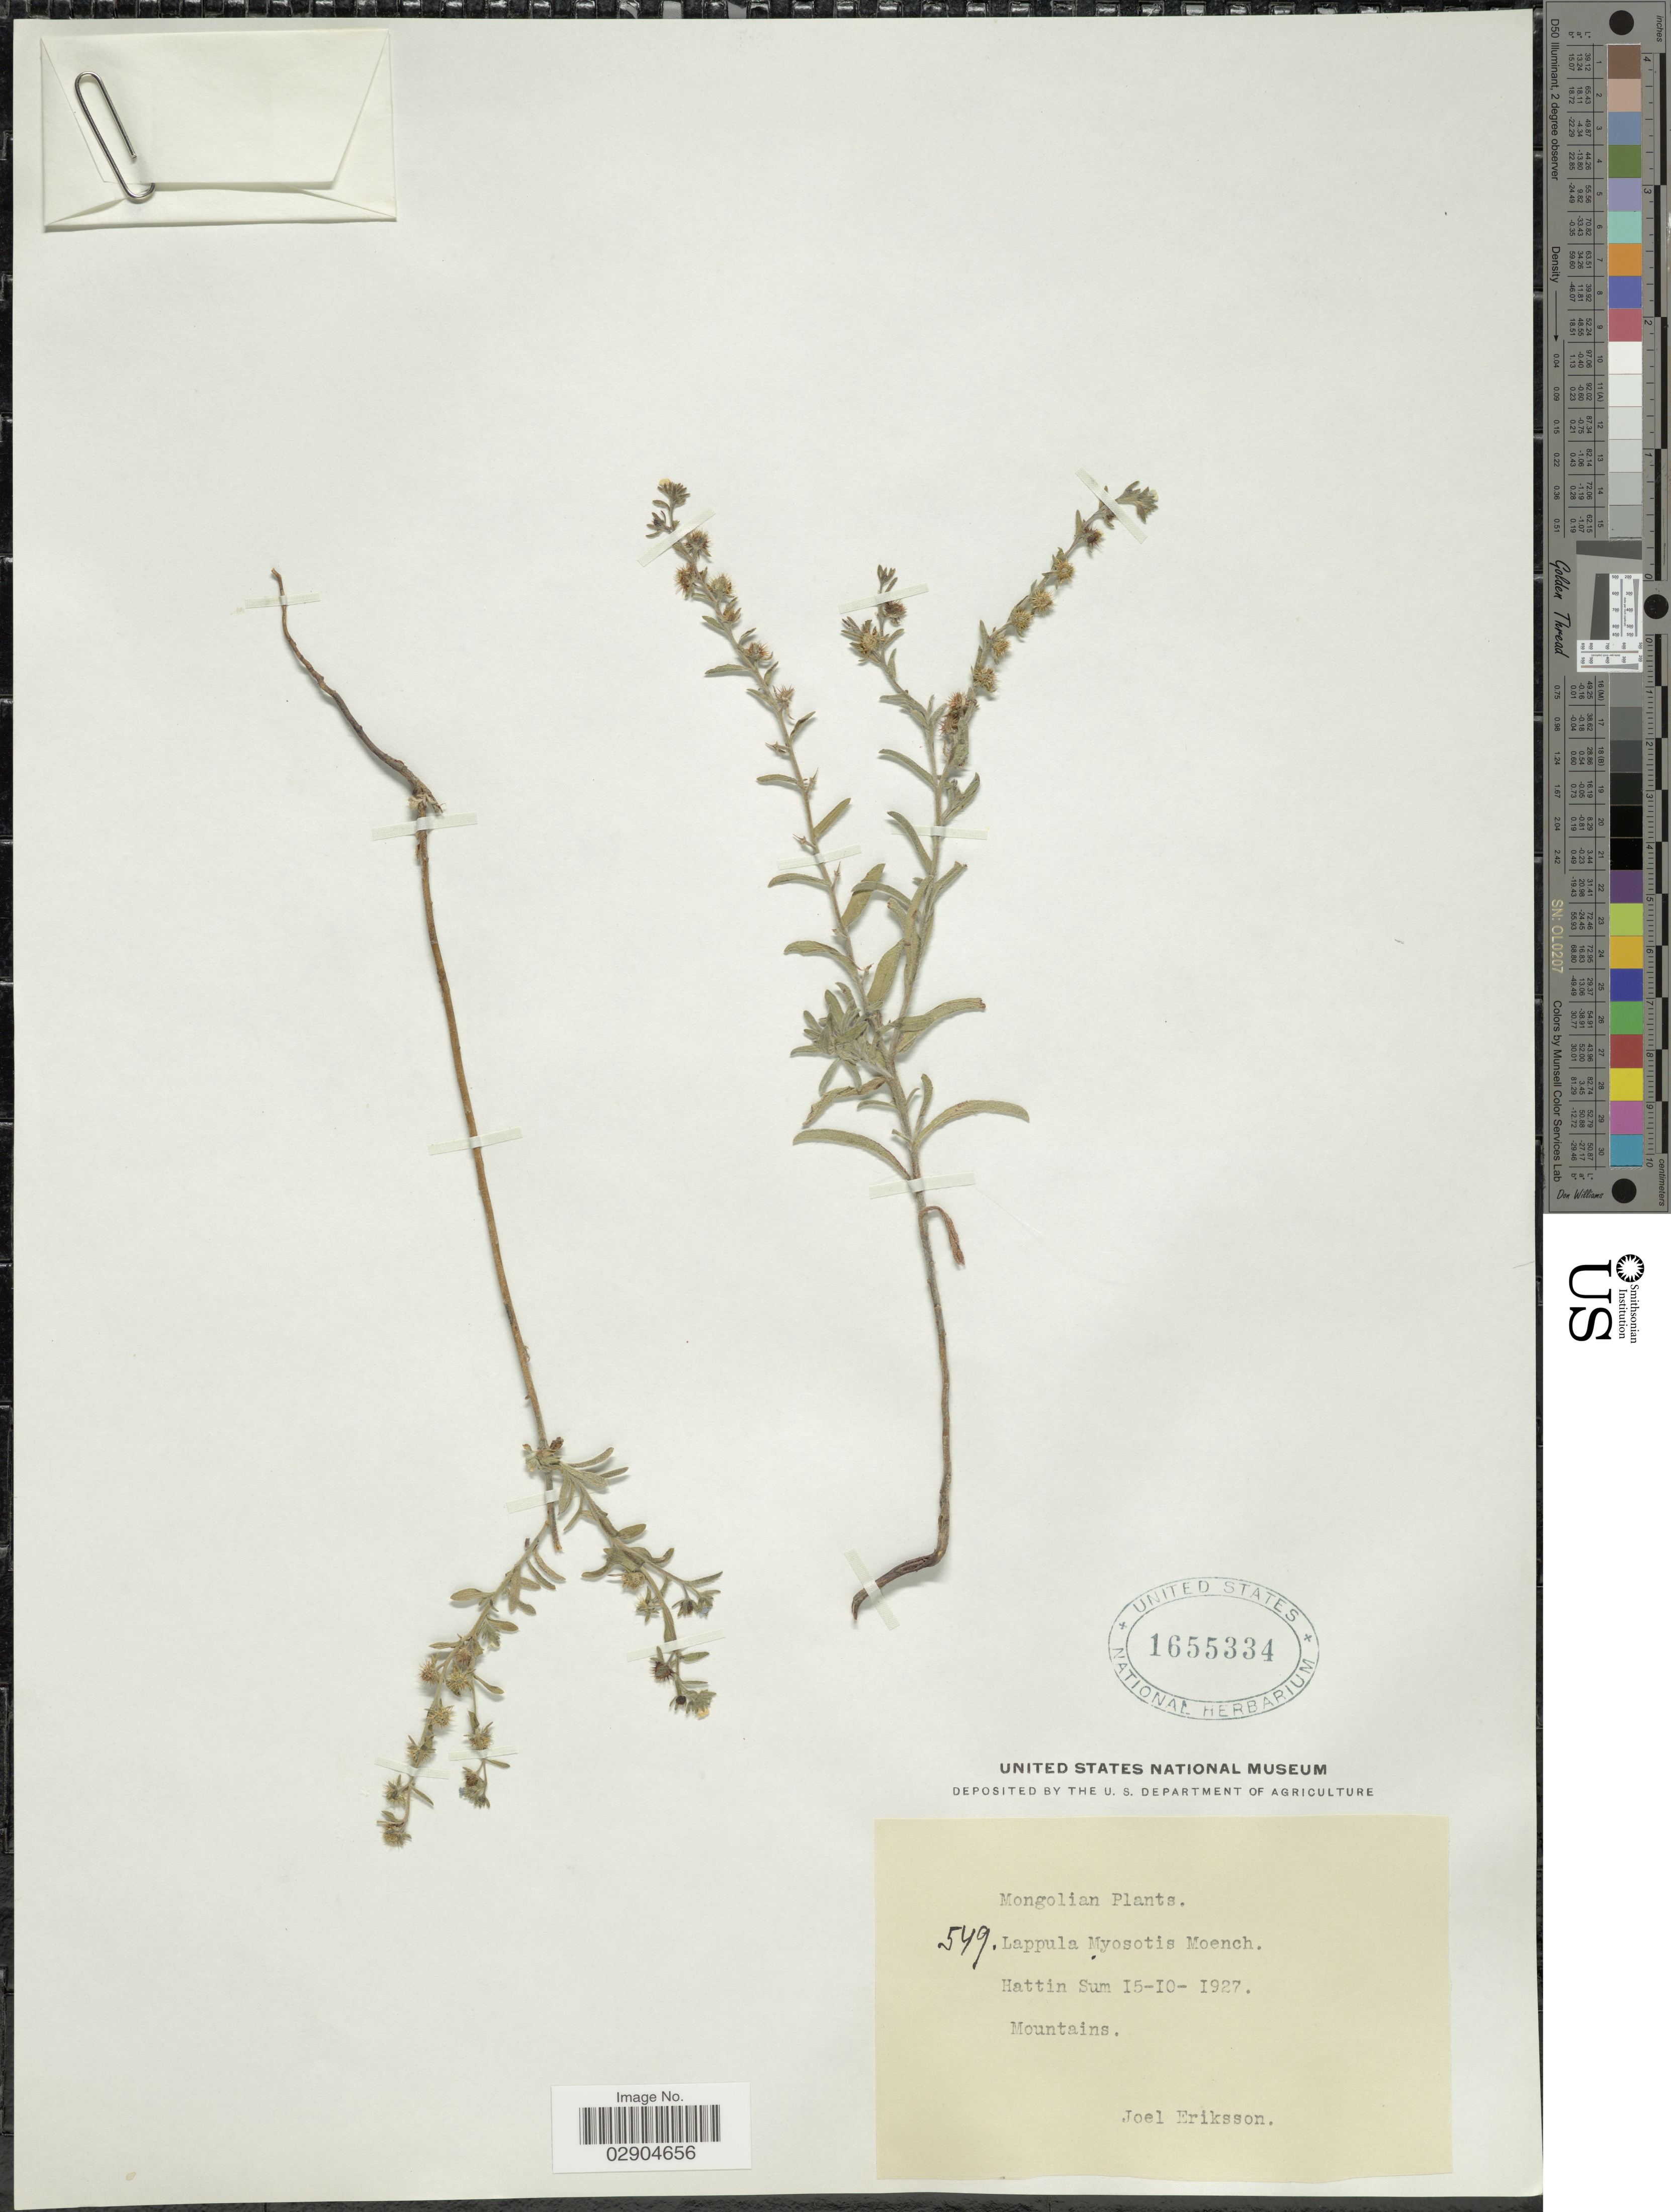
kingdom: Plantae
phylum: Tracheophyta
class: Magnoliopsida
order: Boraginales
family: Boraginaceae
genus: Lappula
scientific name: Lappula myosotis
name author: Moench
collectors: J. Eriksson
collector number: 549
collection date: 1927-10-15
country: China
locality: Hattin Sum. Mountains.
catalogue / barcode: US 1655334